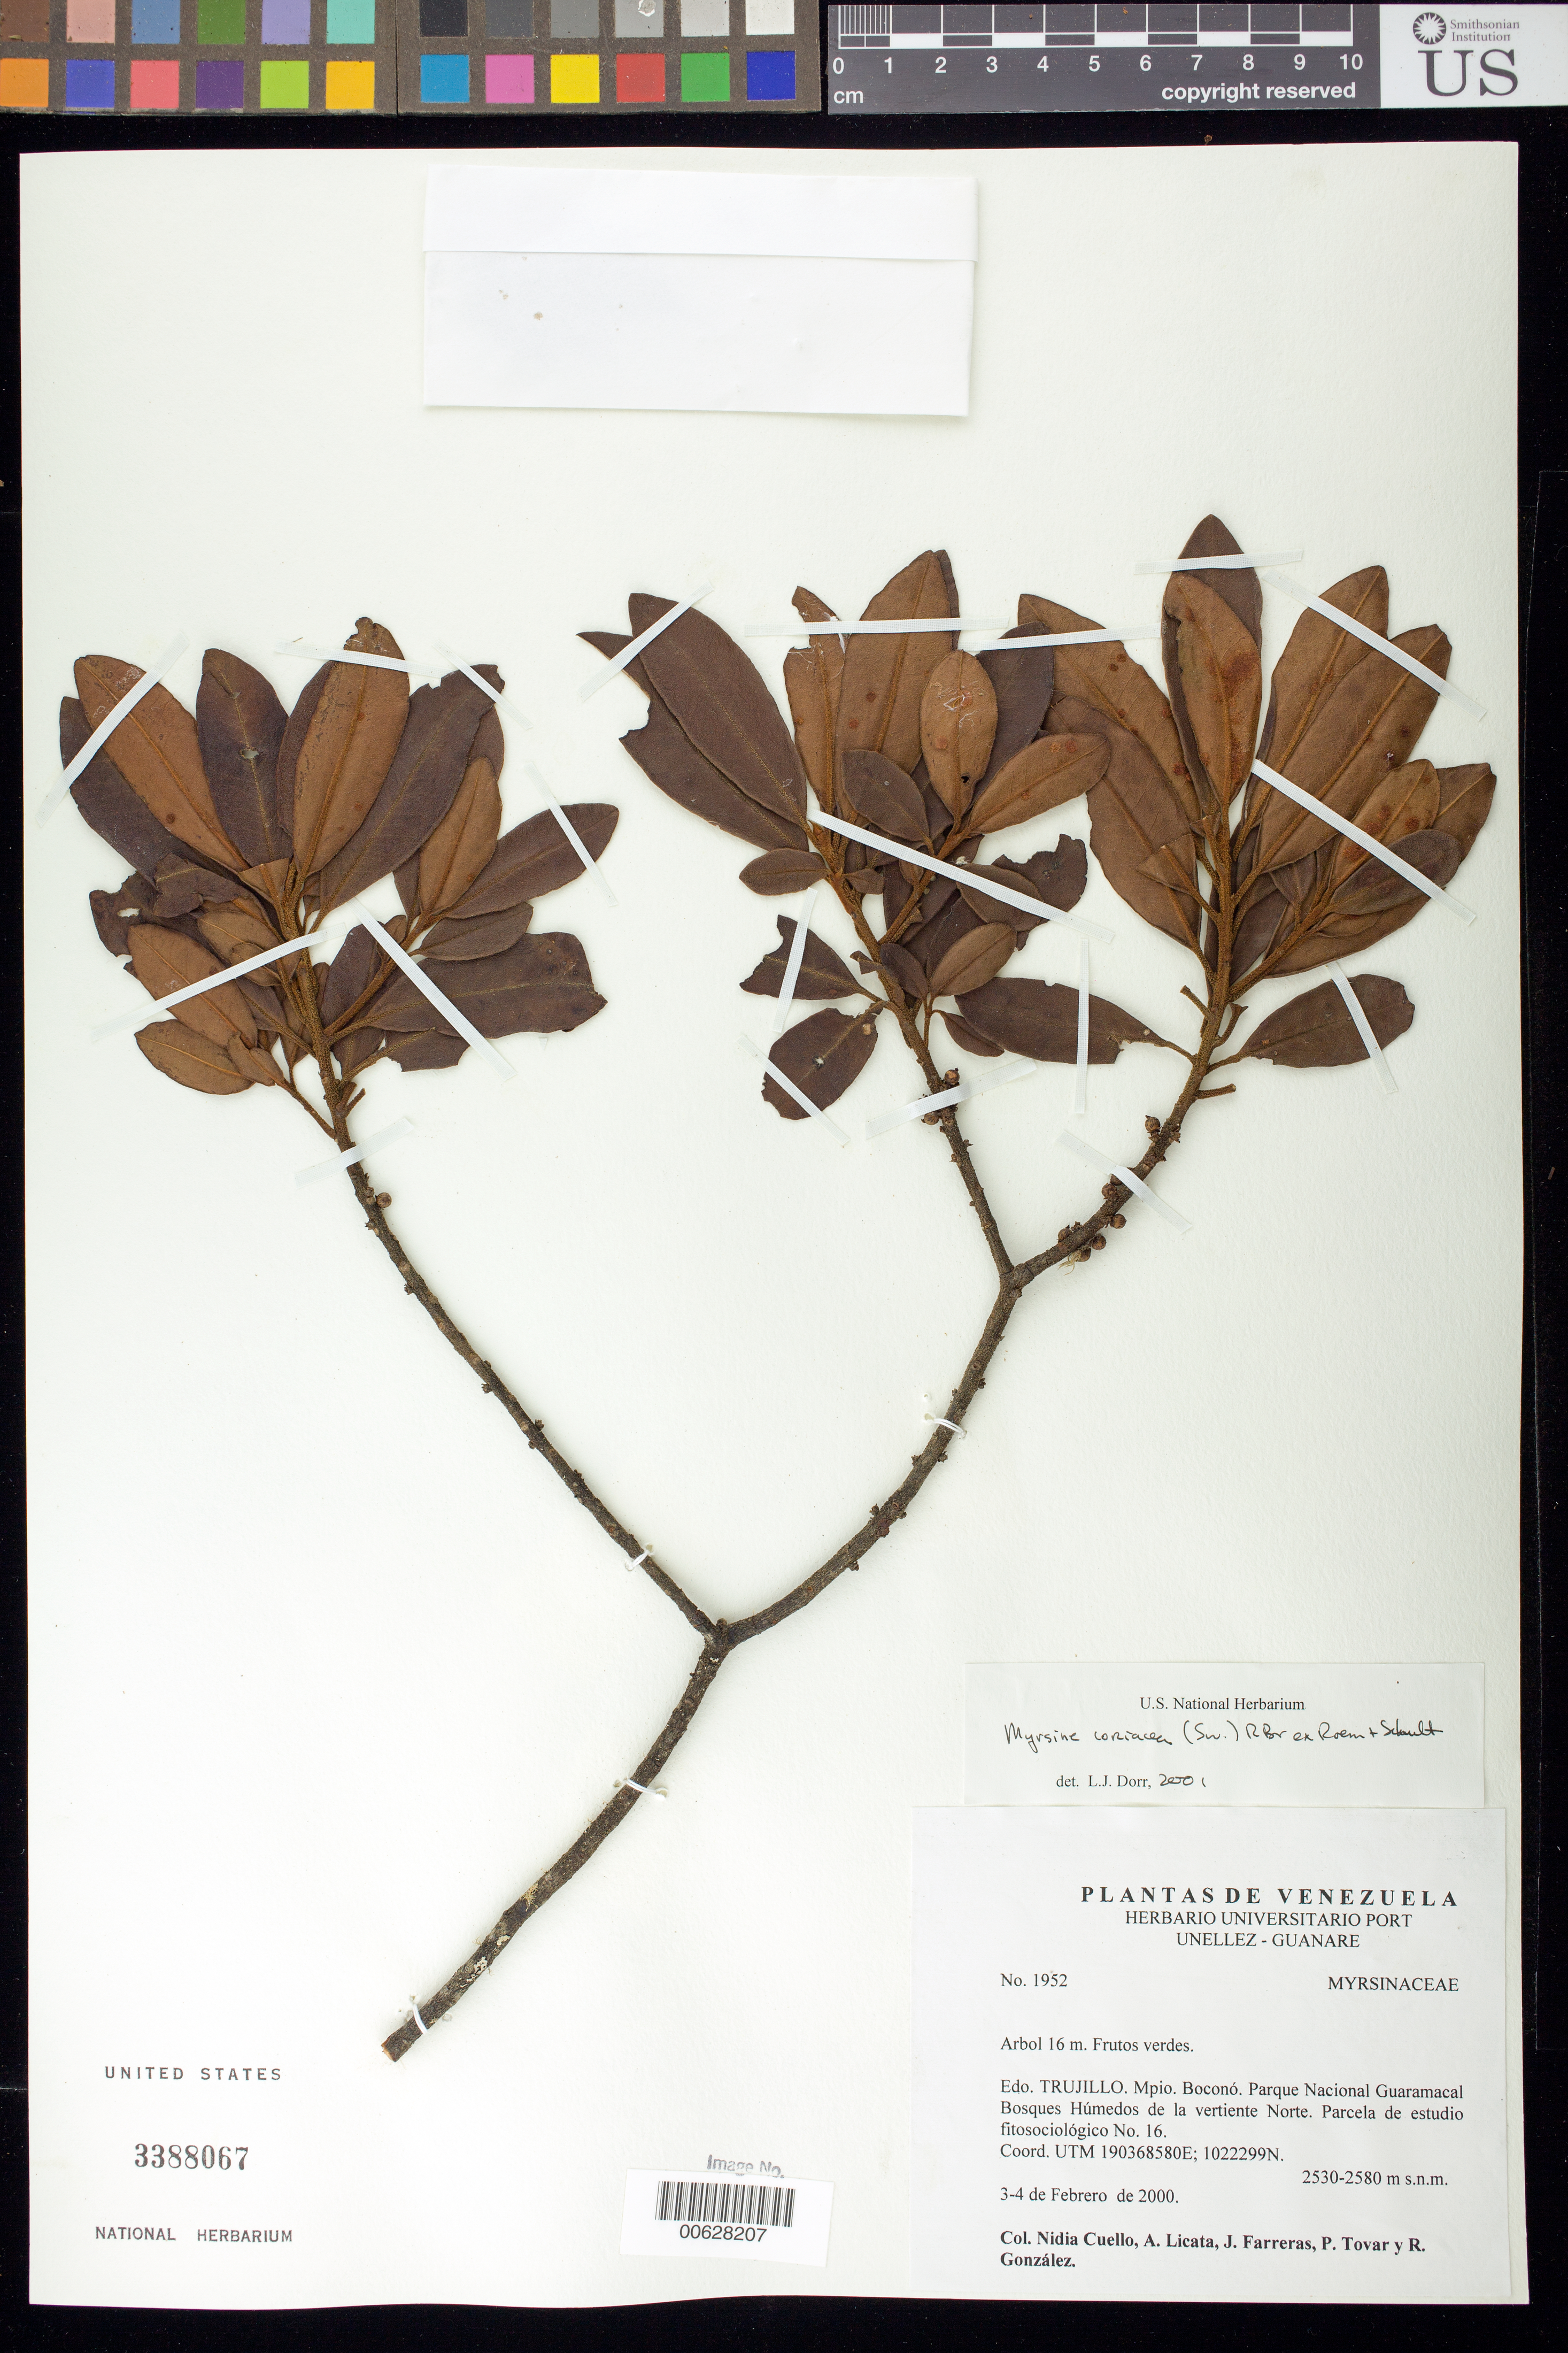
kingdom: Plantae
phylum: Tracheophyta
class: Magnoliopsida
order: Ericales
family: Primulaceae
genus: Myrsine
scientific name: Myrsine coriacea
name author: (Sw.) R. Br. ex Roem. & Schult.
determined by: Dorr, L. J., (BOT), Smithsonian Institution - National Museum of Natural History (UNITED STATES)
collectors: N. L. Cuello, A. Licata, J. Farreras, P. Tovar & R. González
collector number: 1952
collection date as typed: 03 Feb 2000 to 04 Feb 2000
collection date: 2000-02-03/2000-02-04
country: Venezuela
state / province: Trujillo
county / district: Boconó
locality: Parque Nacional Guaramacal, vertiente N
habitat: Bosques húmedos.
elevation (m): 2530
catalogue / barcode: US 3388067